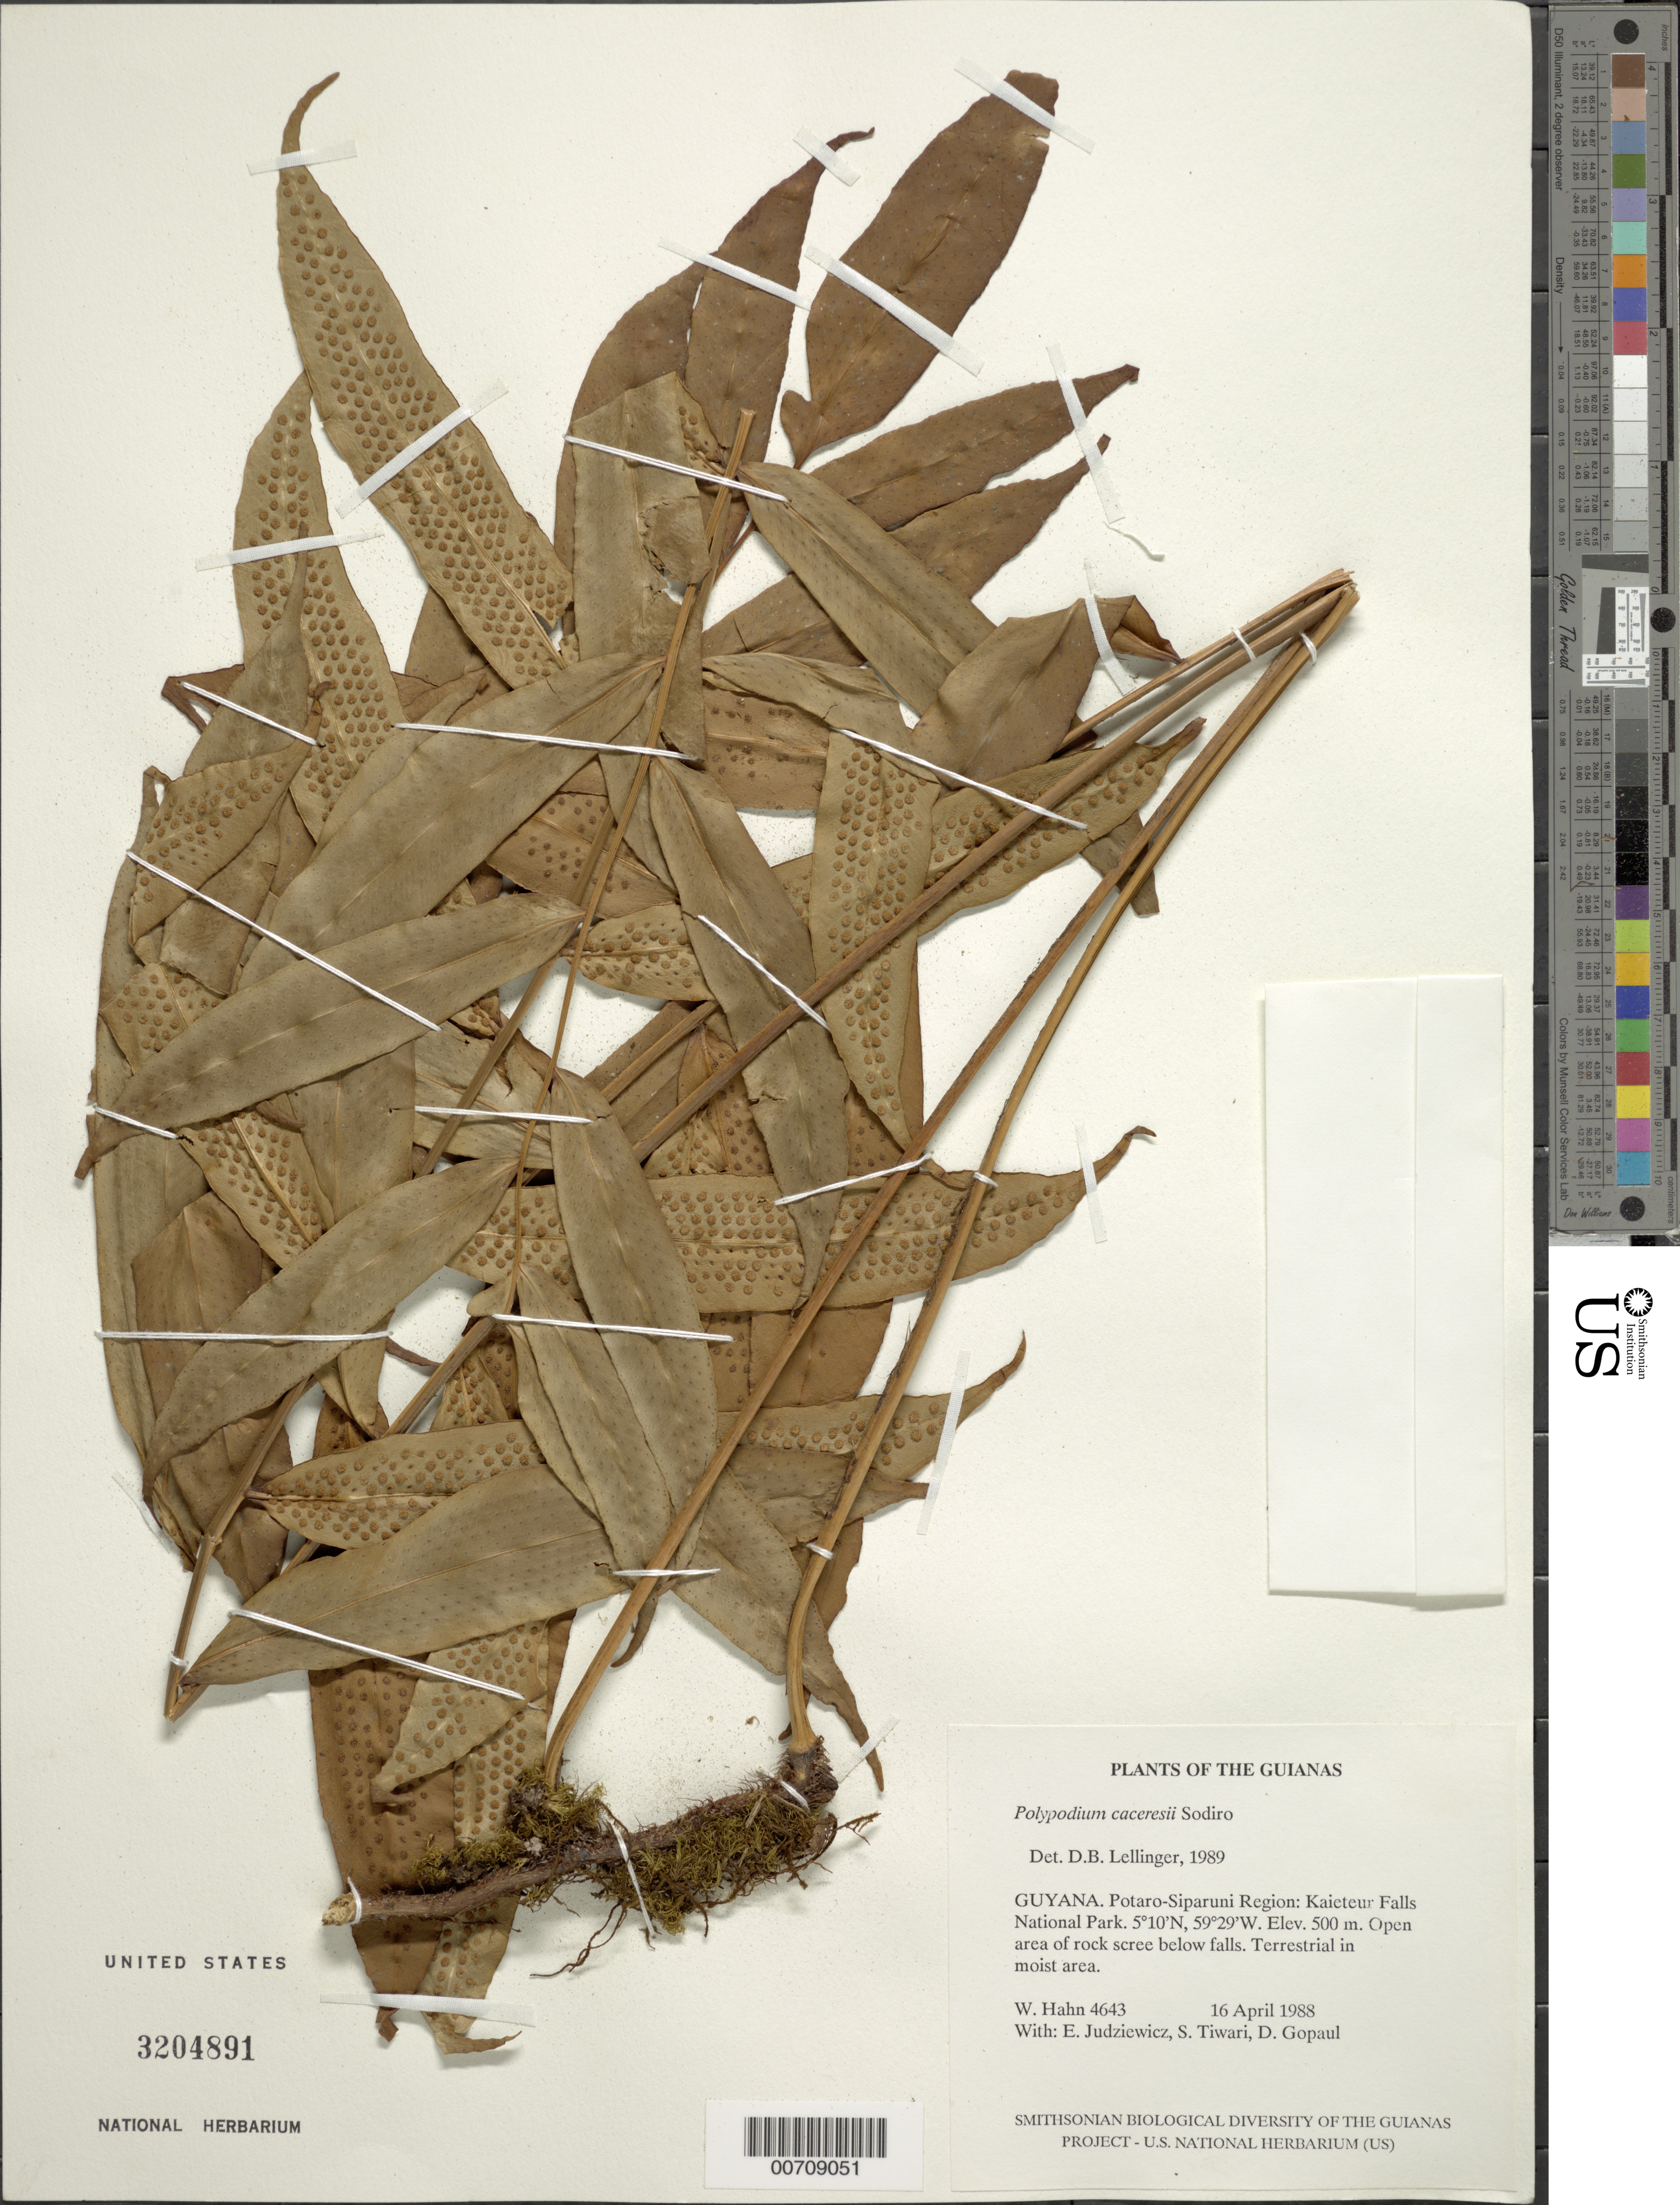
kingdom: Plantae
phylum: Tracheophyta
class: Polypodiopsida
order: Polypodiales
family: Polypodiaceae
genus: Serpocaulon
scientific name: Serpocaulon caceresii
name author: A.R. Sm.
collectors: W. Hahn, E. J. Judziewicz, S. Tiwari & D. Gopaul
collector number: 4643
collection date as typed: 16 April 1988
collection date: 1988-04-16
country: Guyana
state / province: Potaro-Siparuni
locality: Kaieteur Falls National Park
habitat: Open area of rock scree below falls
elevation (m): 500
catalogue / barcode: US 3204891